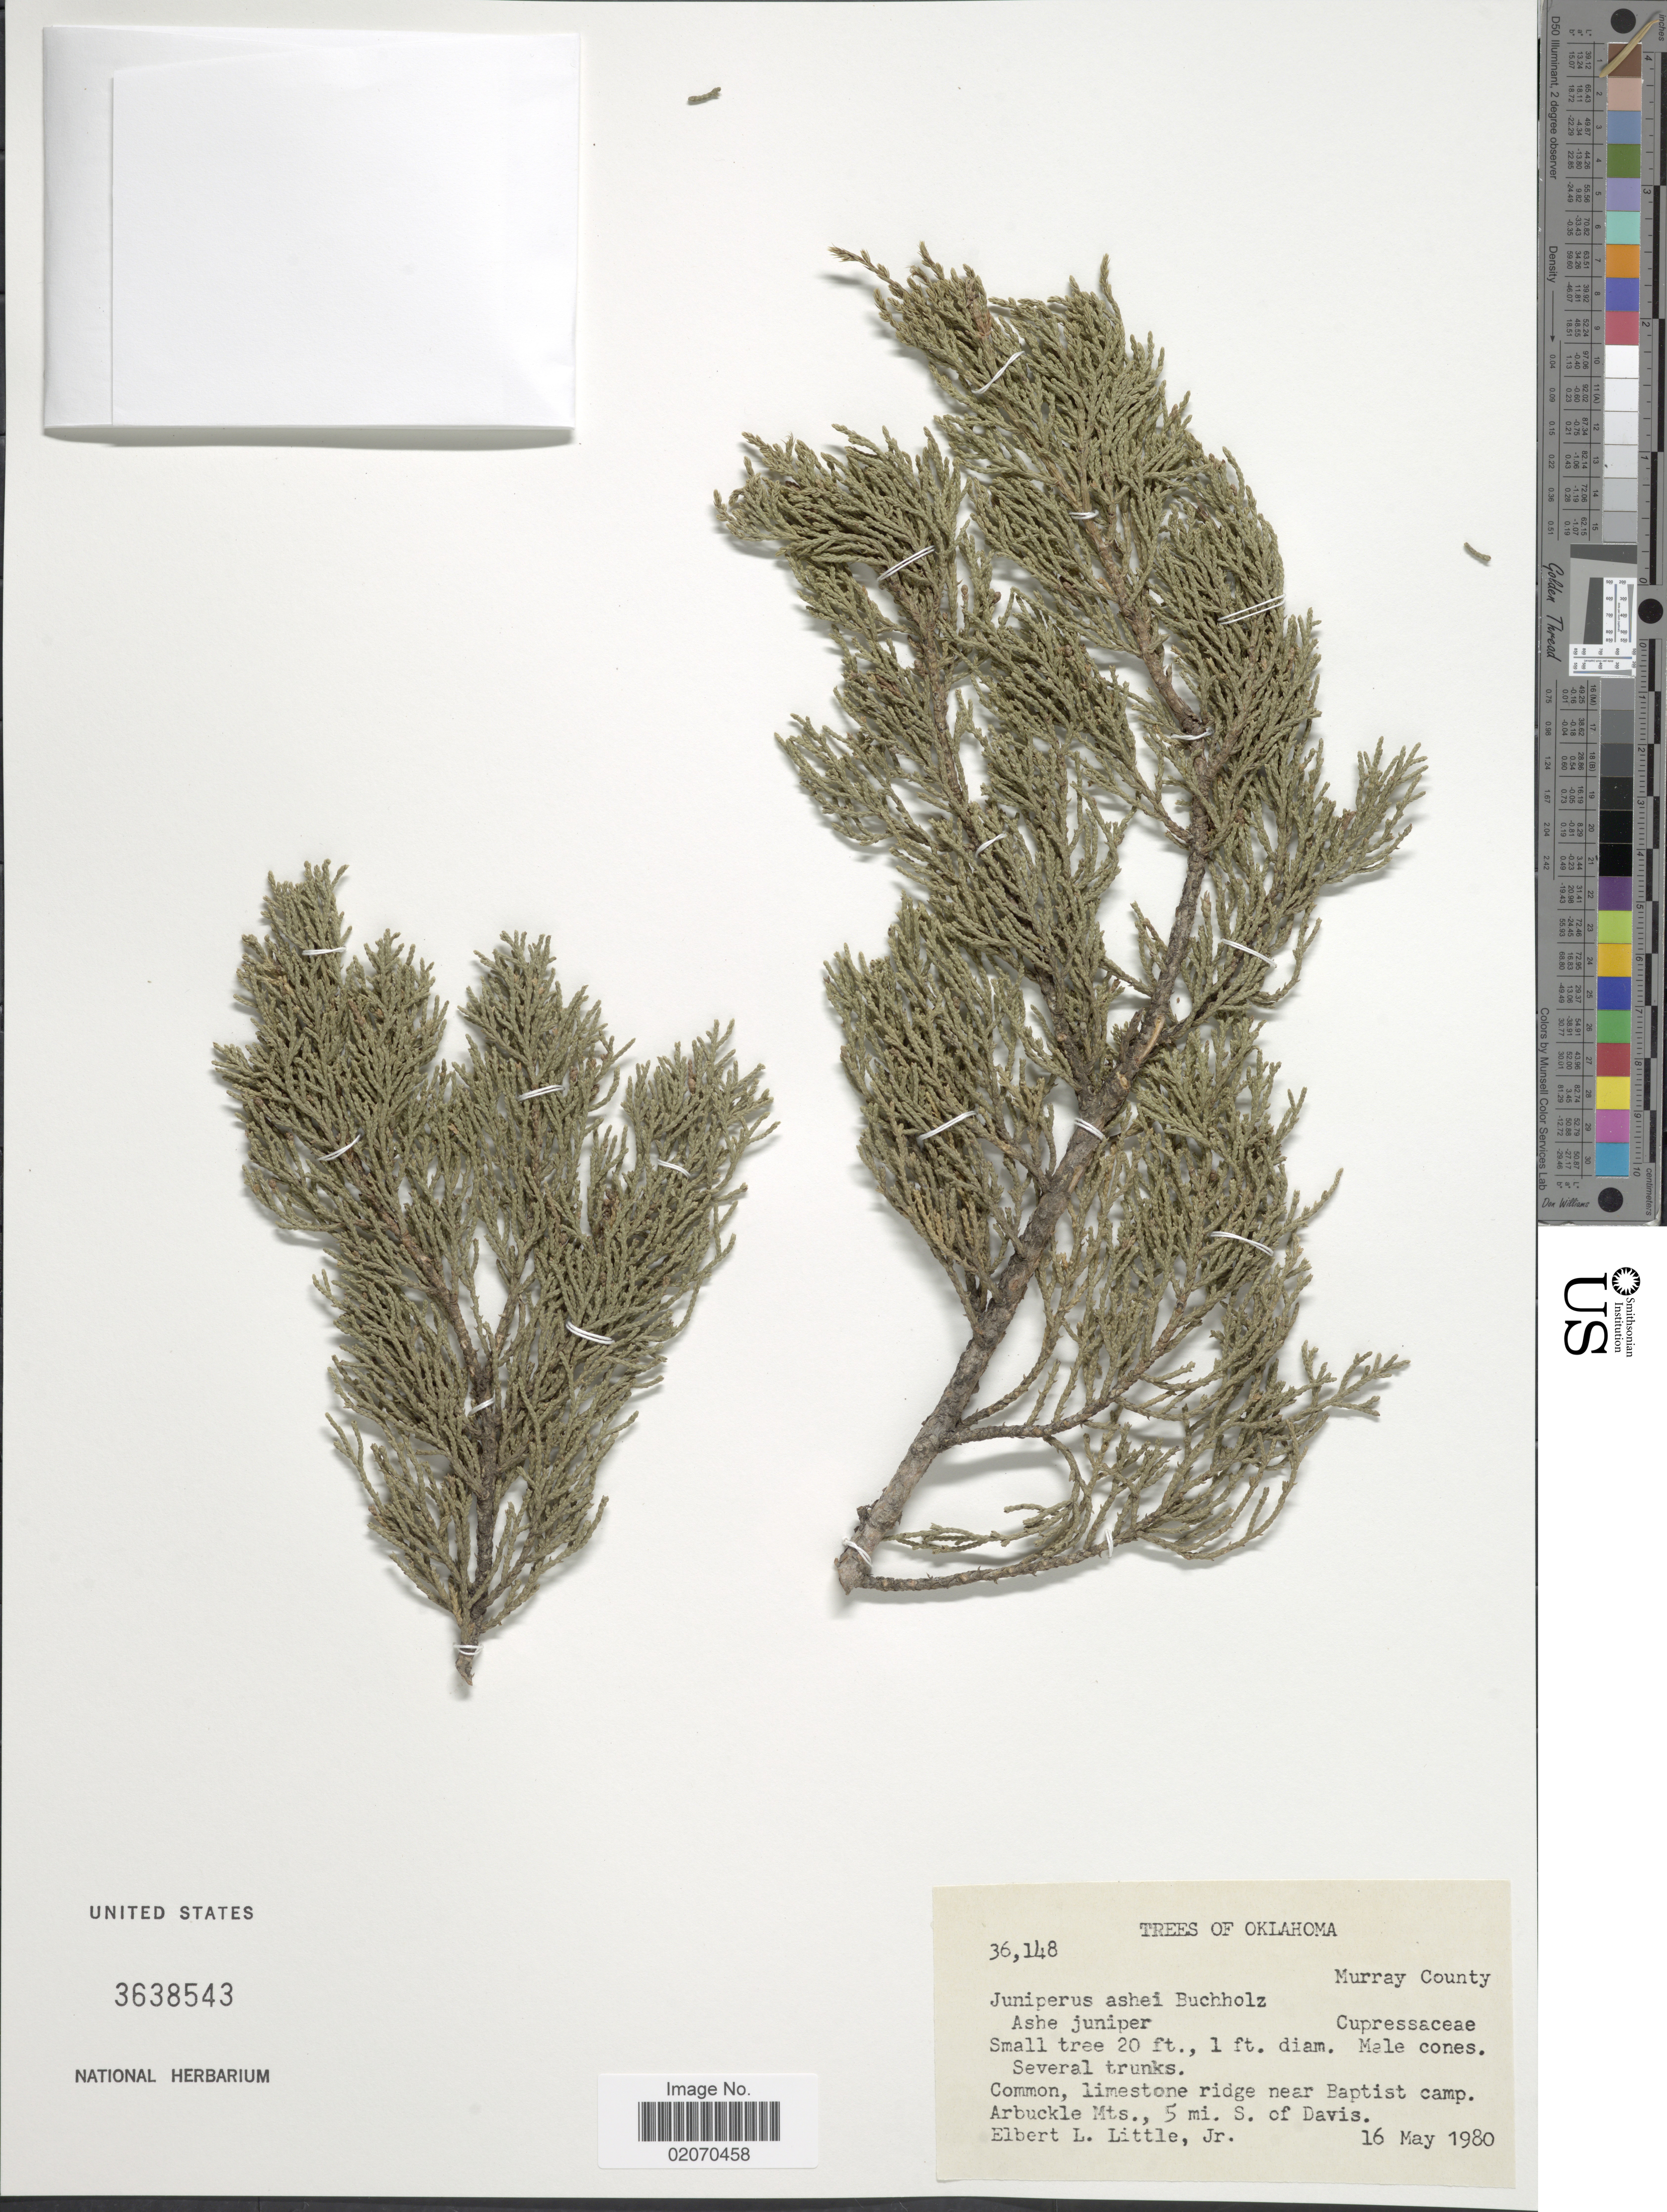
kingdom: Plantae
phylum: Tracheophyta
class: Pinopsida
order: Pinales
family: Cupressaceae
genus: Juniperus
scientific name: Juniperus ashei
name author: J. Buchholz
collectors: E. L. Little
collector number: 36148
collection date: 1980-05-16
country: United States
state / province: Oklahoma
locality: Murray County. near Baptist camp. Arbuckle Mts., 5 mi. S. of Davis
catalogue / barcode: US 3638543